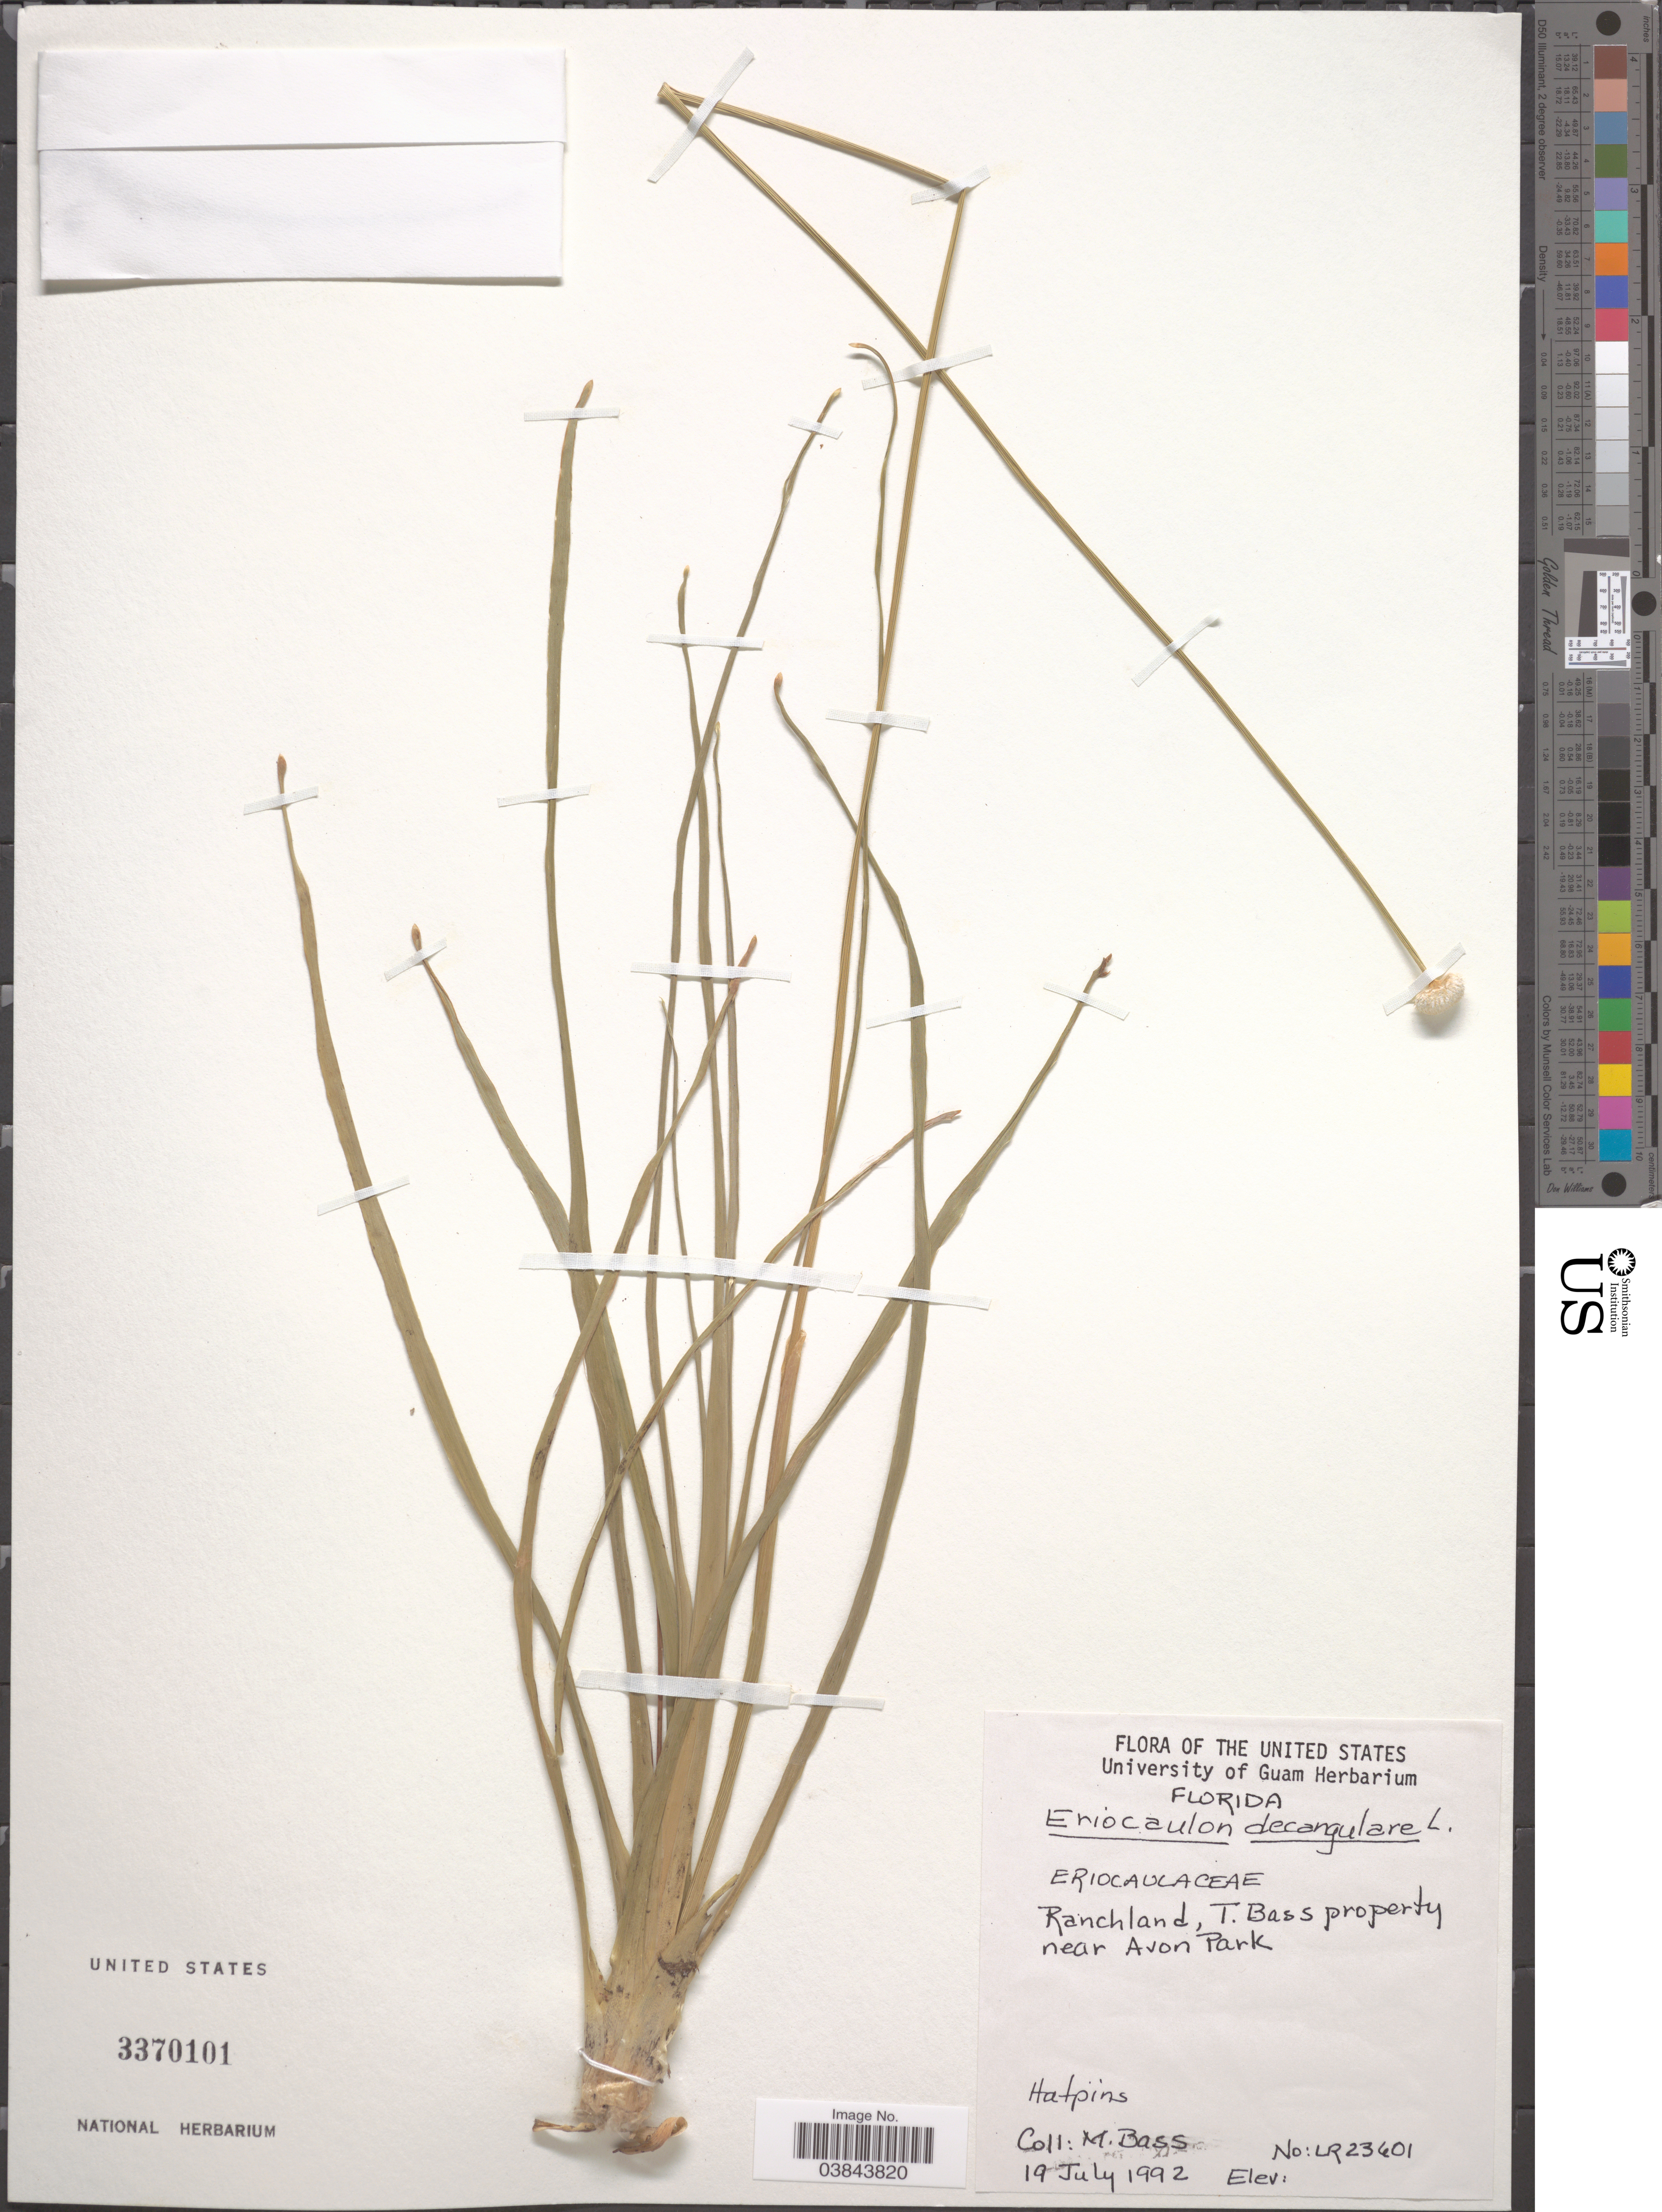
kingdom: Plantae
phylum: Tracheophyta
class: Liliopsida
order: Poales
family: Eriocaulaceae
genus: Eriocaulon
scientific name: Eriocaulon decangulare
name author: L.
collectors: M. Bass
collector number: LR23601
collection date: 1992-07-19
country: United States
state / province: Florida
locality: Ranchland, T. Bass property near Avon Park. Hatpins.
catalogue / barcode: US 3370101